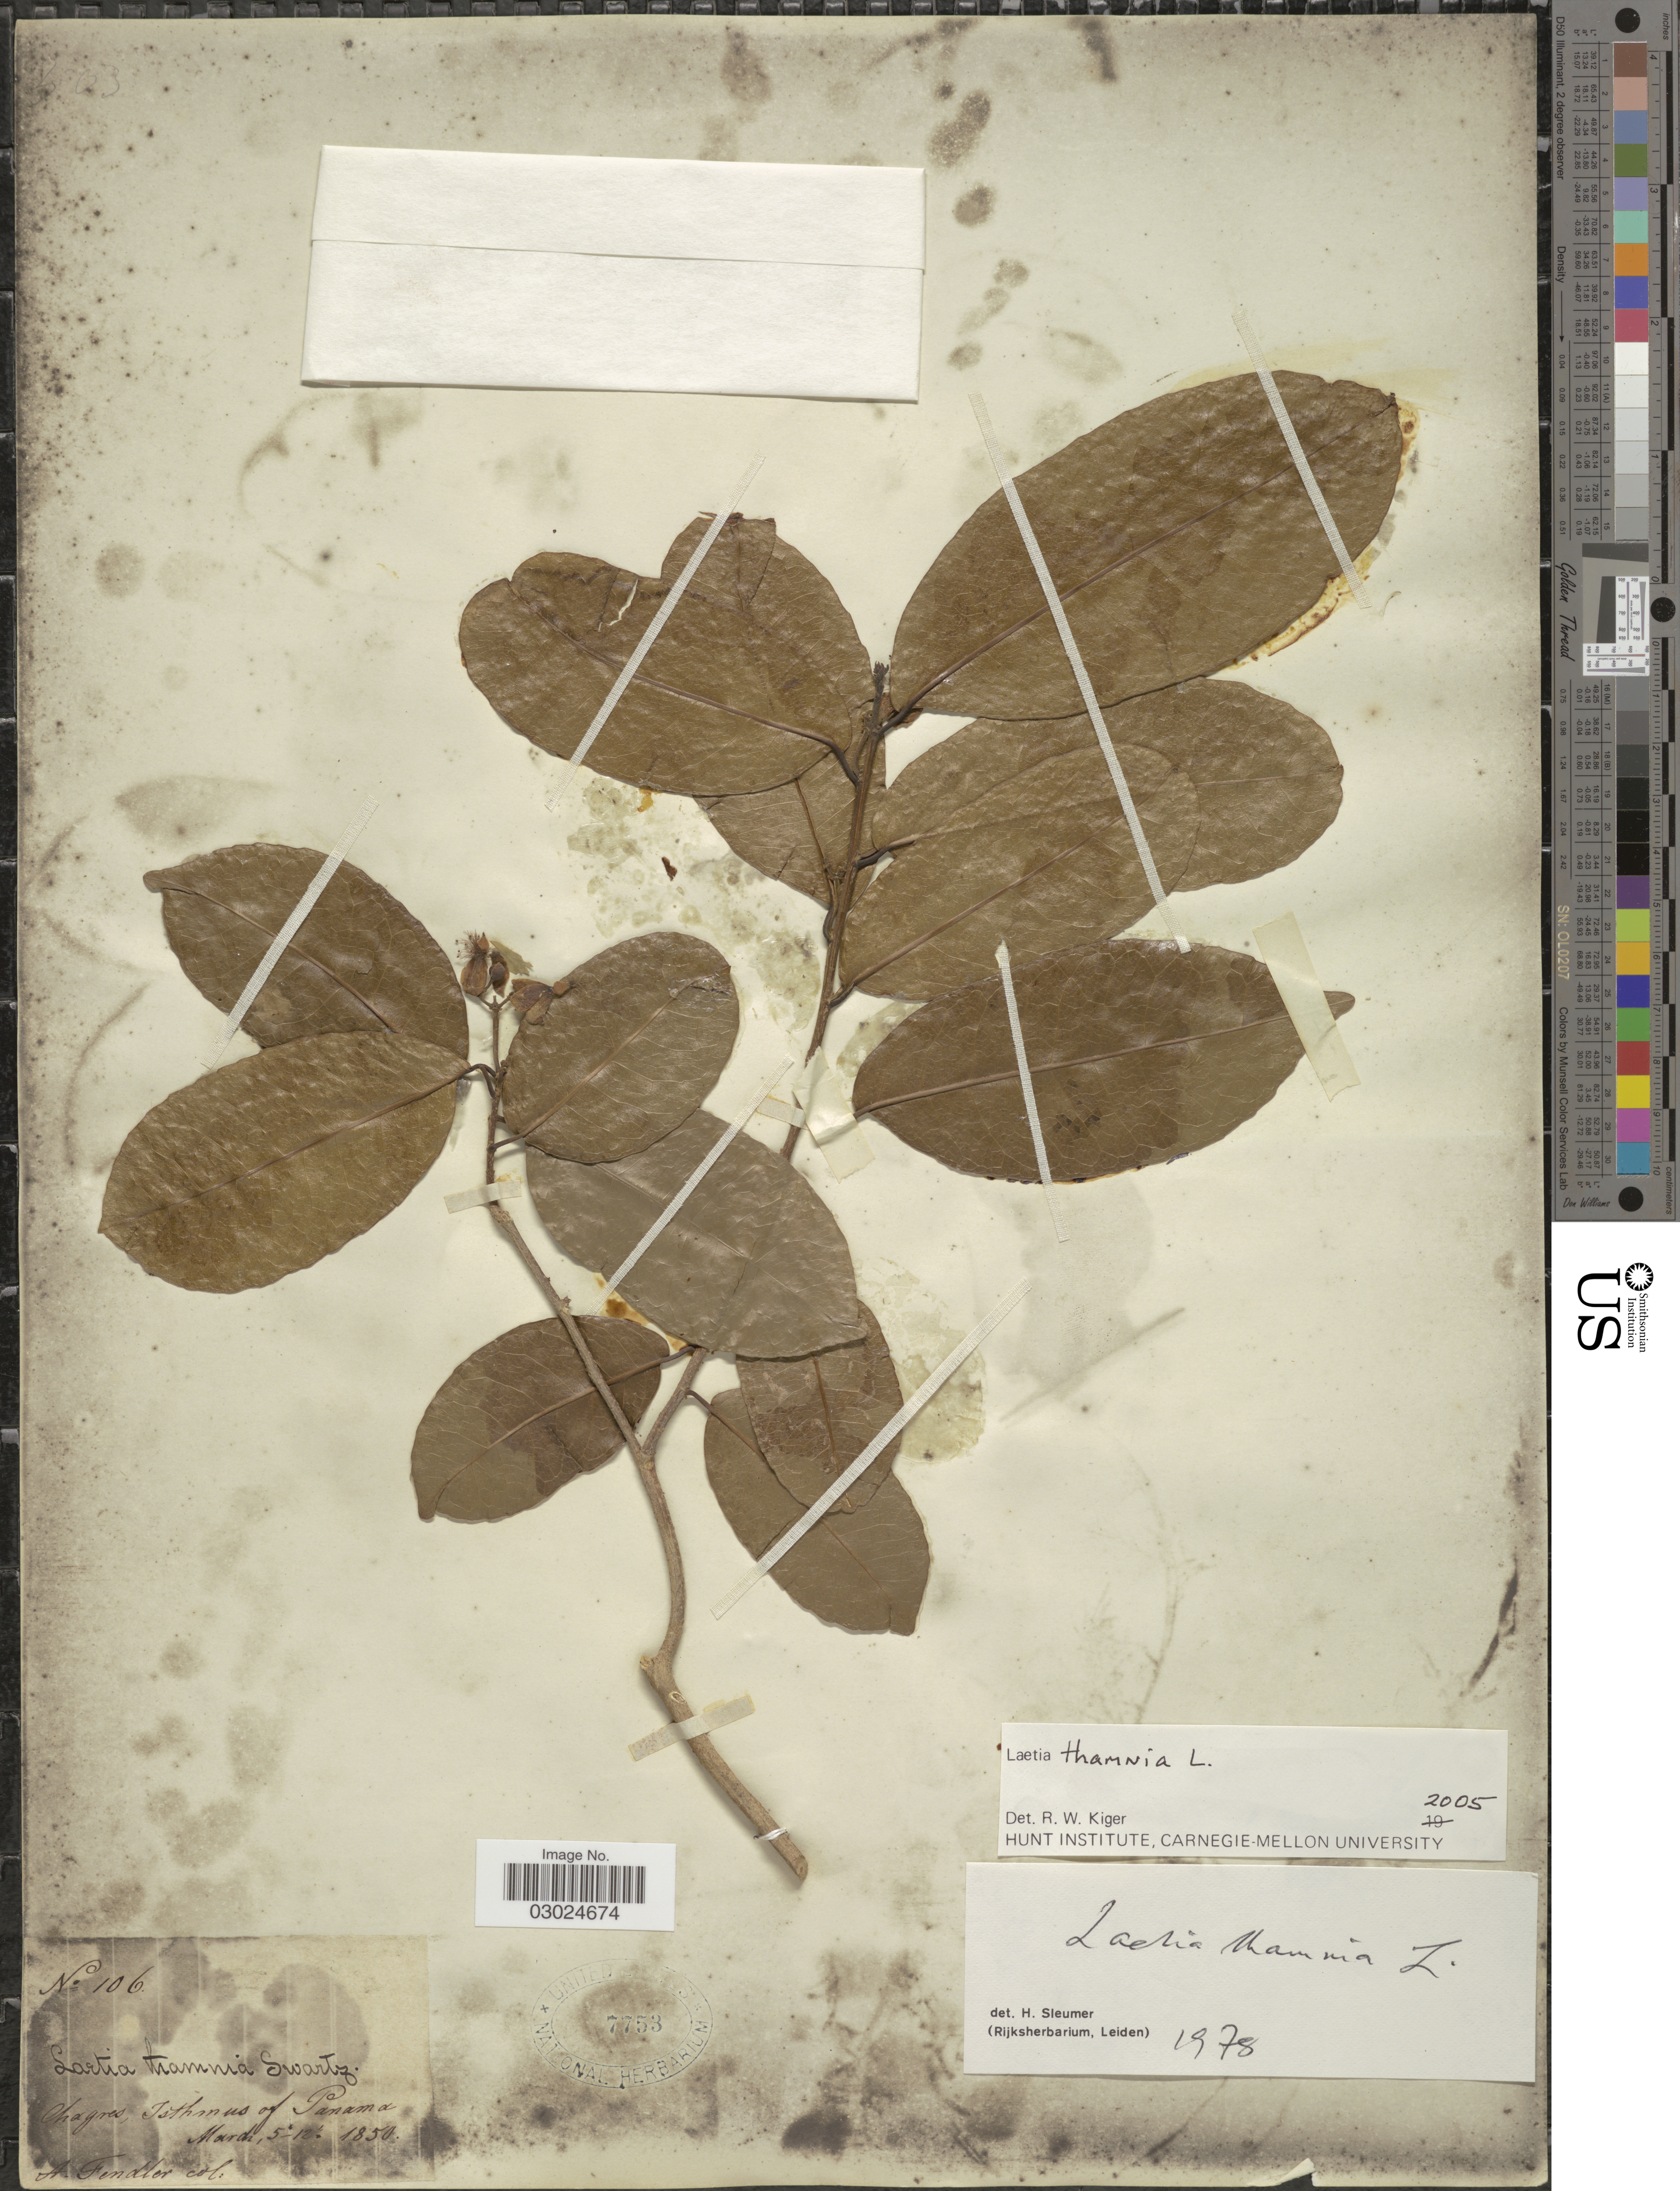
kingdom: Plantae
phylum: Tracheophyta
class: Magnoliopsida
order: Malpighiales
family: Salicaceae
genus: Laetia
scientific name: Laetia thamnia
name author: L.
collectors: A. Fendler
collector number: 106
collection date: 1850-03-05/1850-03-12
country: Panama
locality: Chagres, Isthmus of Panama.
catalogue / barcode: US 7753